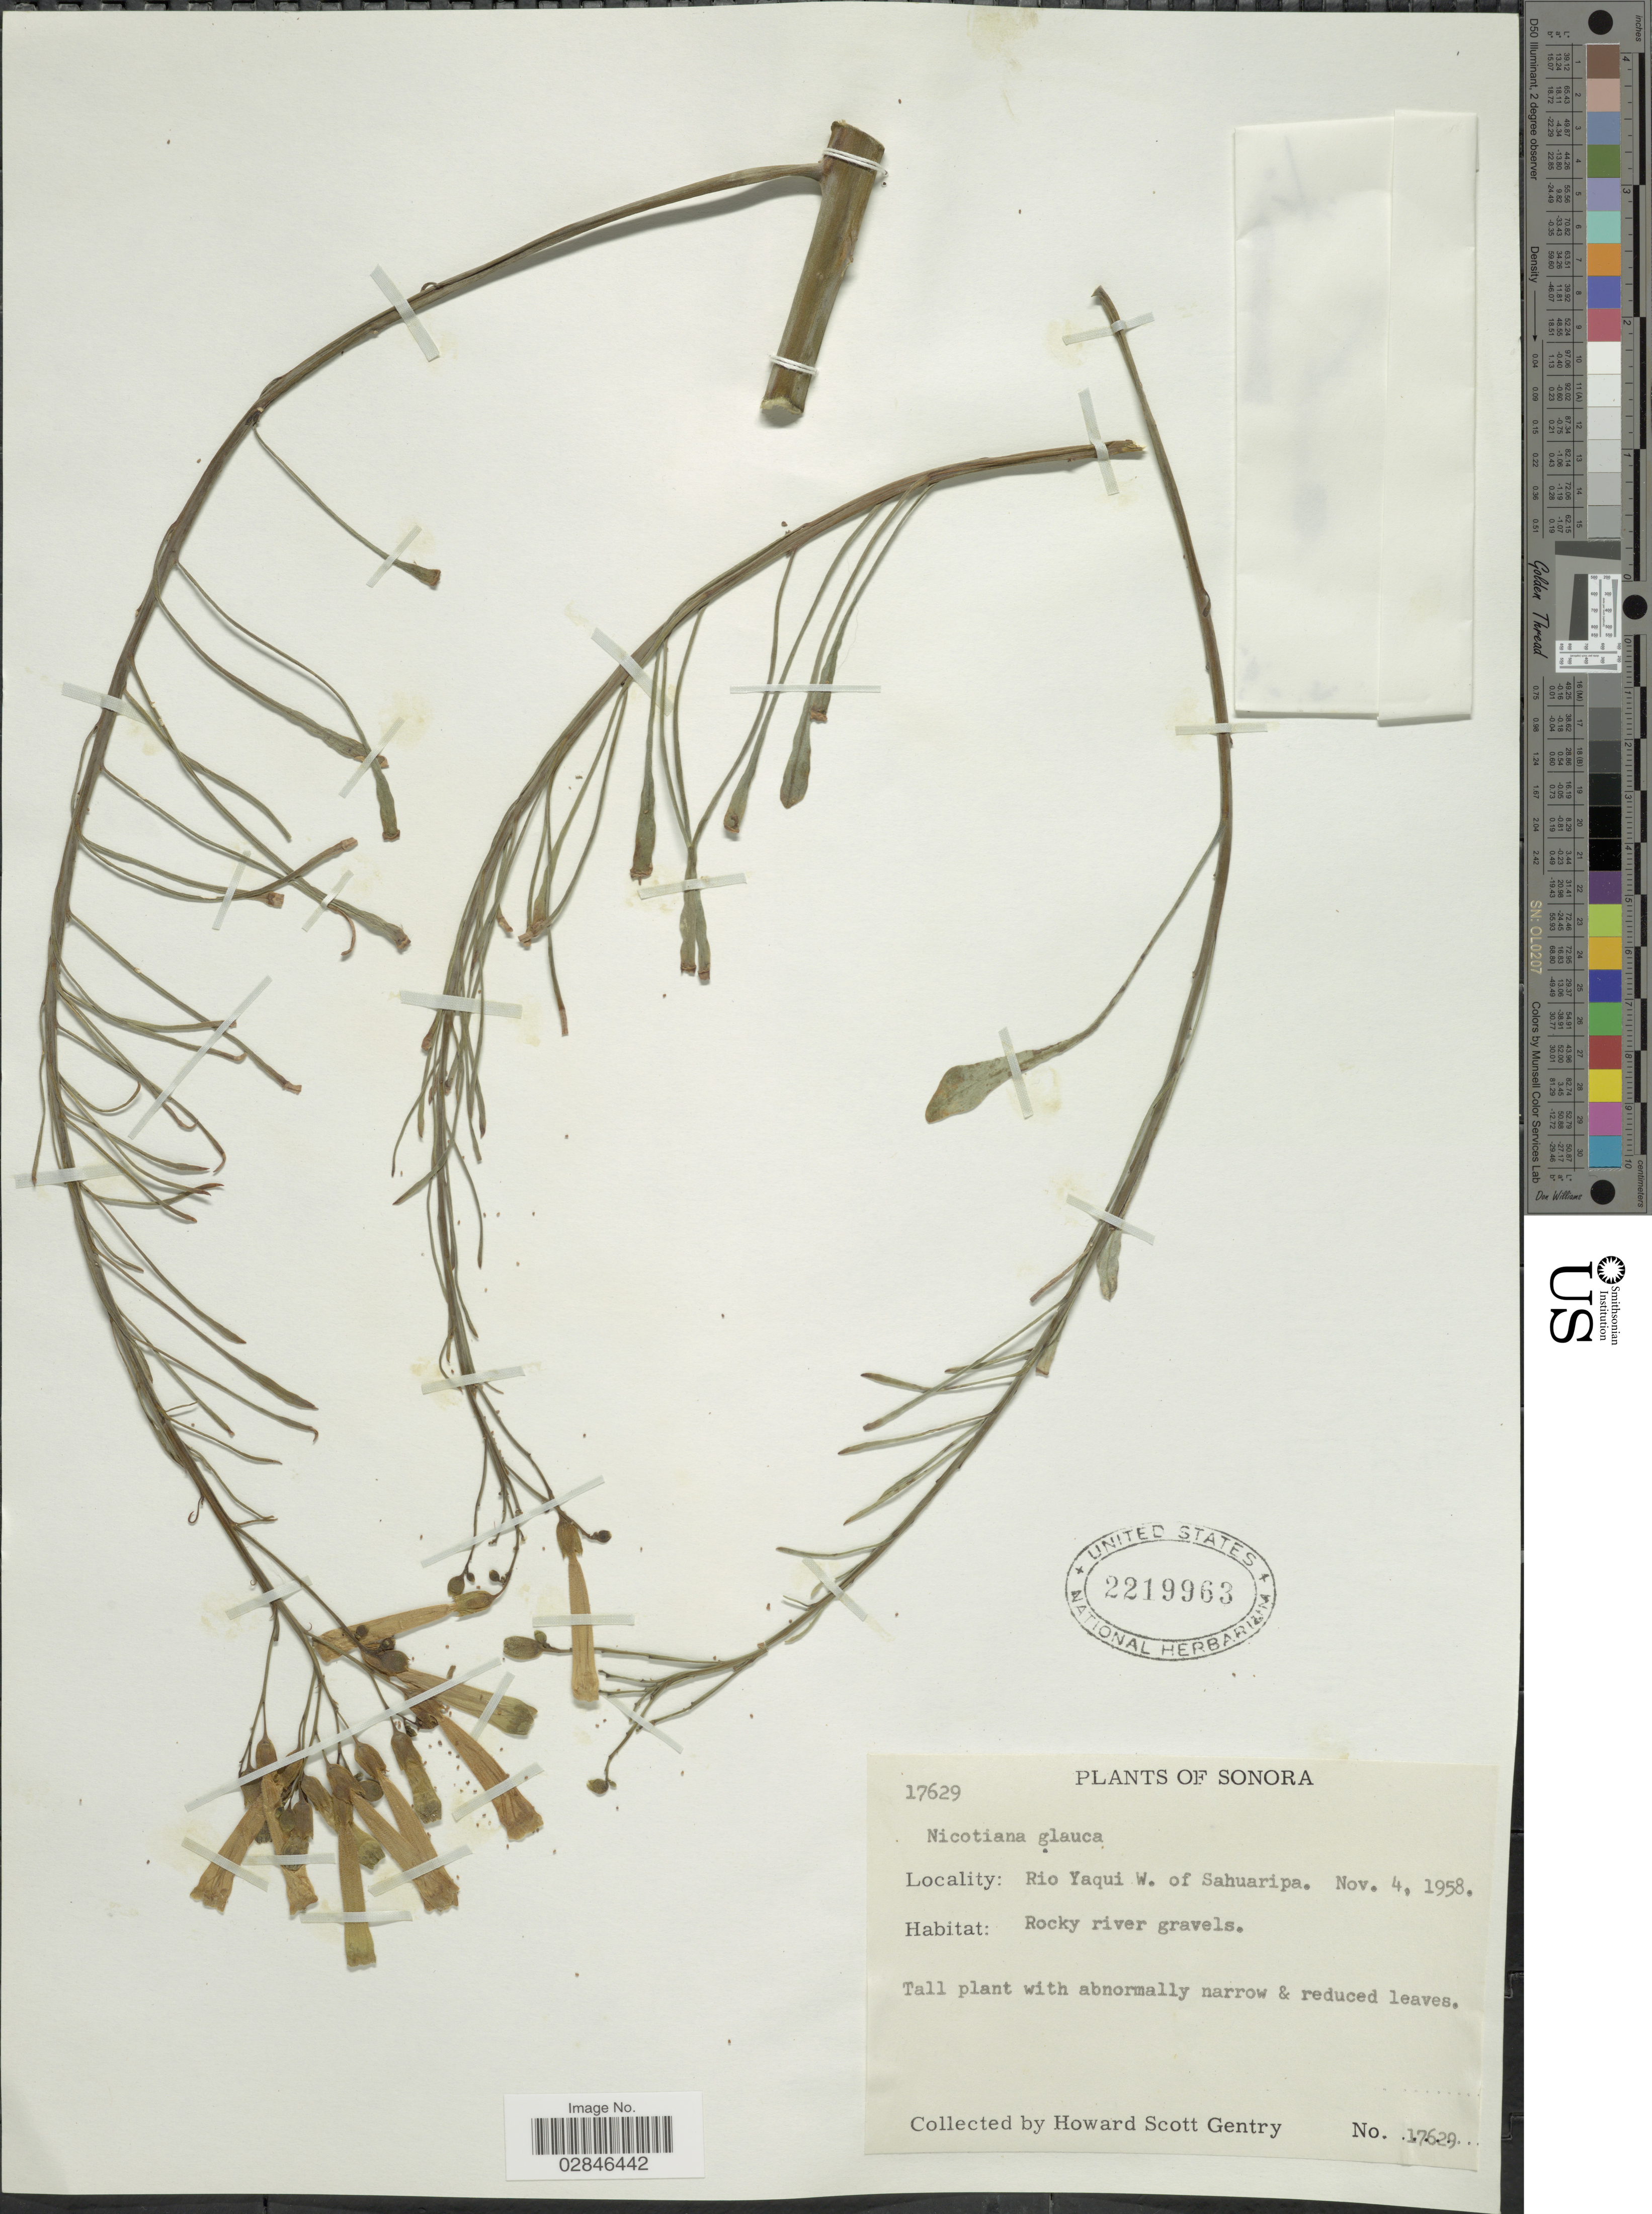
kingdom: Plantae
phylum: Tracheophyta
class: Magnoliopsida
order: Solanales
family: Solanaceae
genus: Nicotiana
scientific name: Nicotiana glauca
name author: Graham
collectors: H. S. Gentry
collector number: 17629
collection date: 1958-11-04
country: Mexico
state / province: Sonora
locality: Rio Yaqui W. of Sahuaripa.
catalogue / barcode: US 2219963